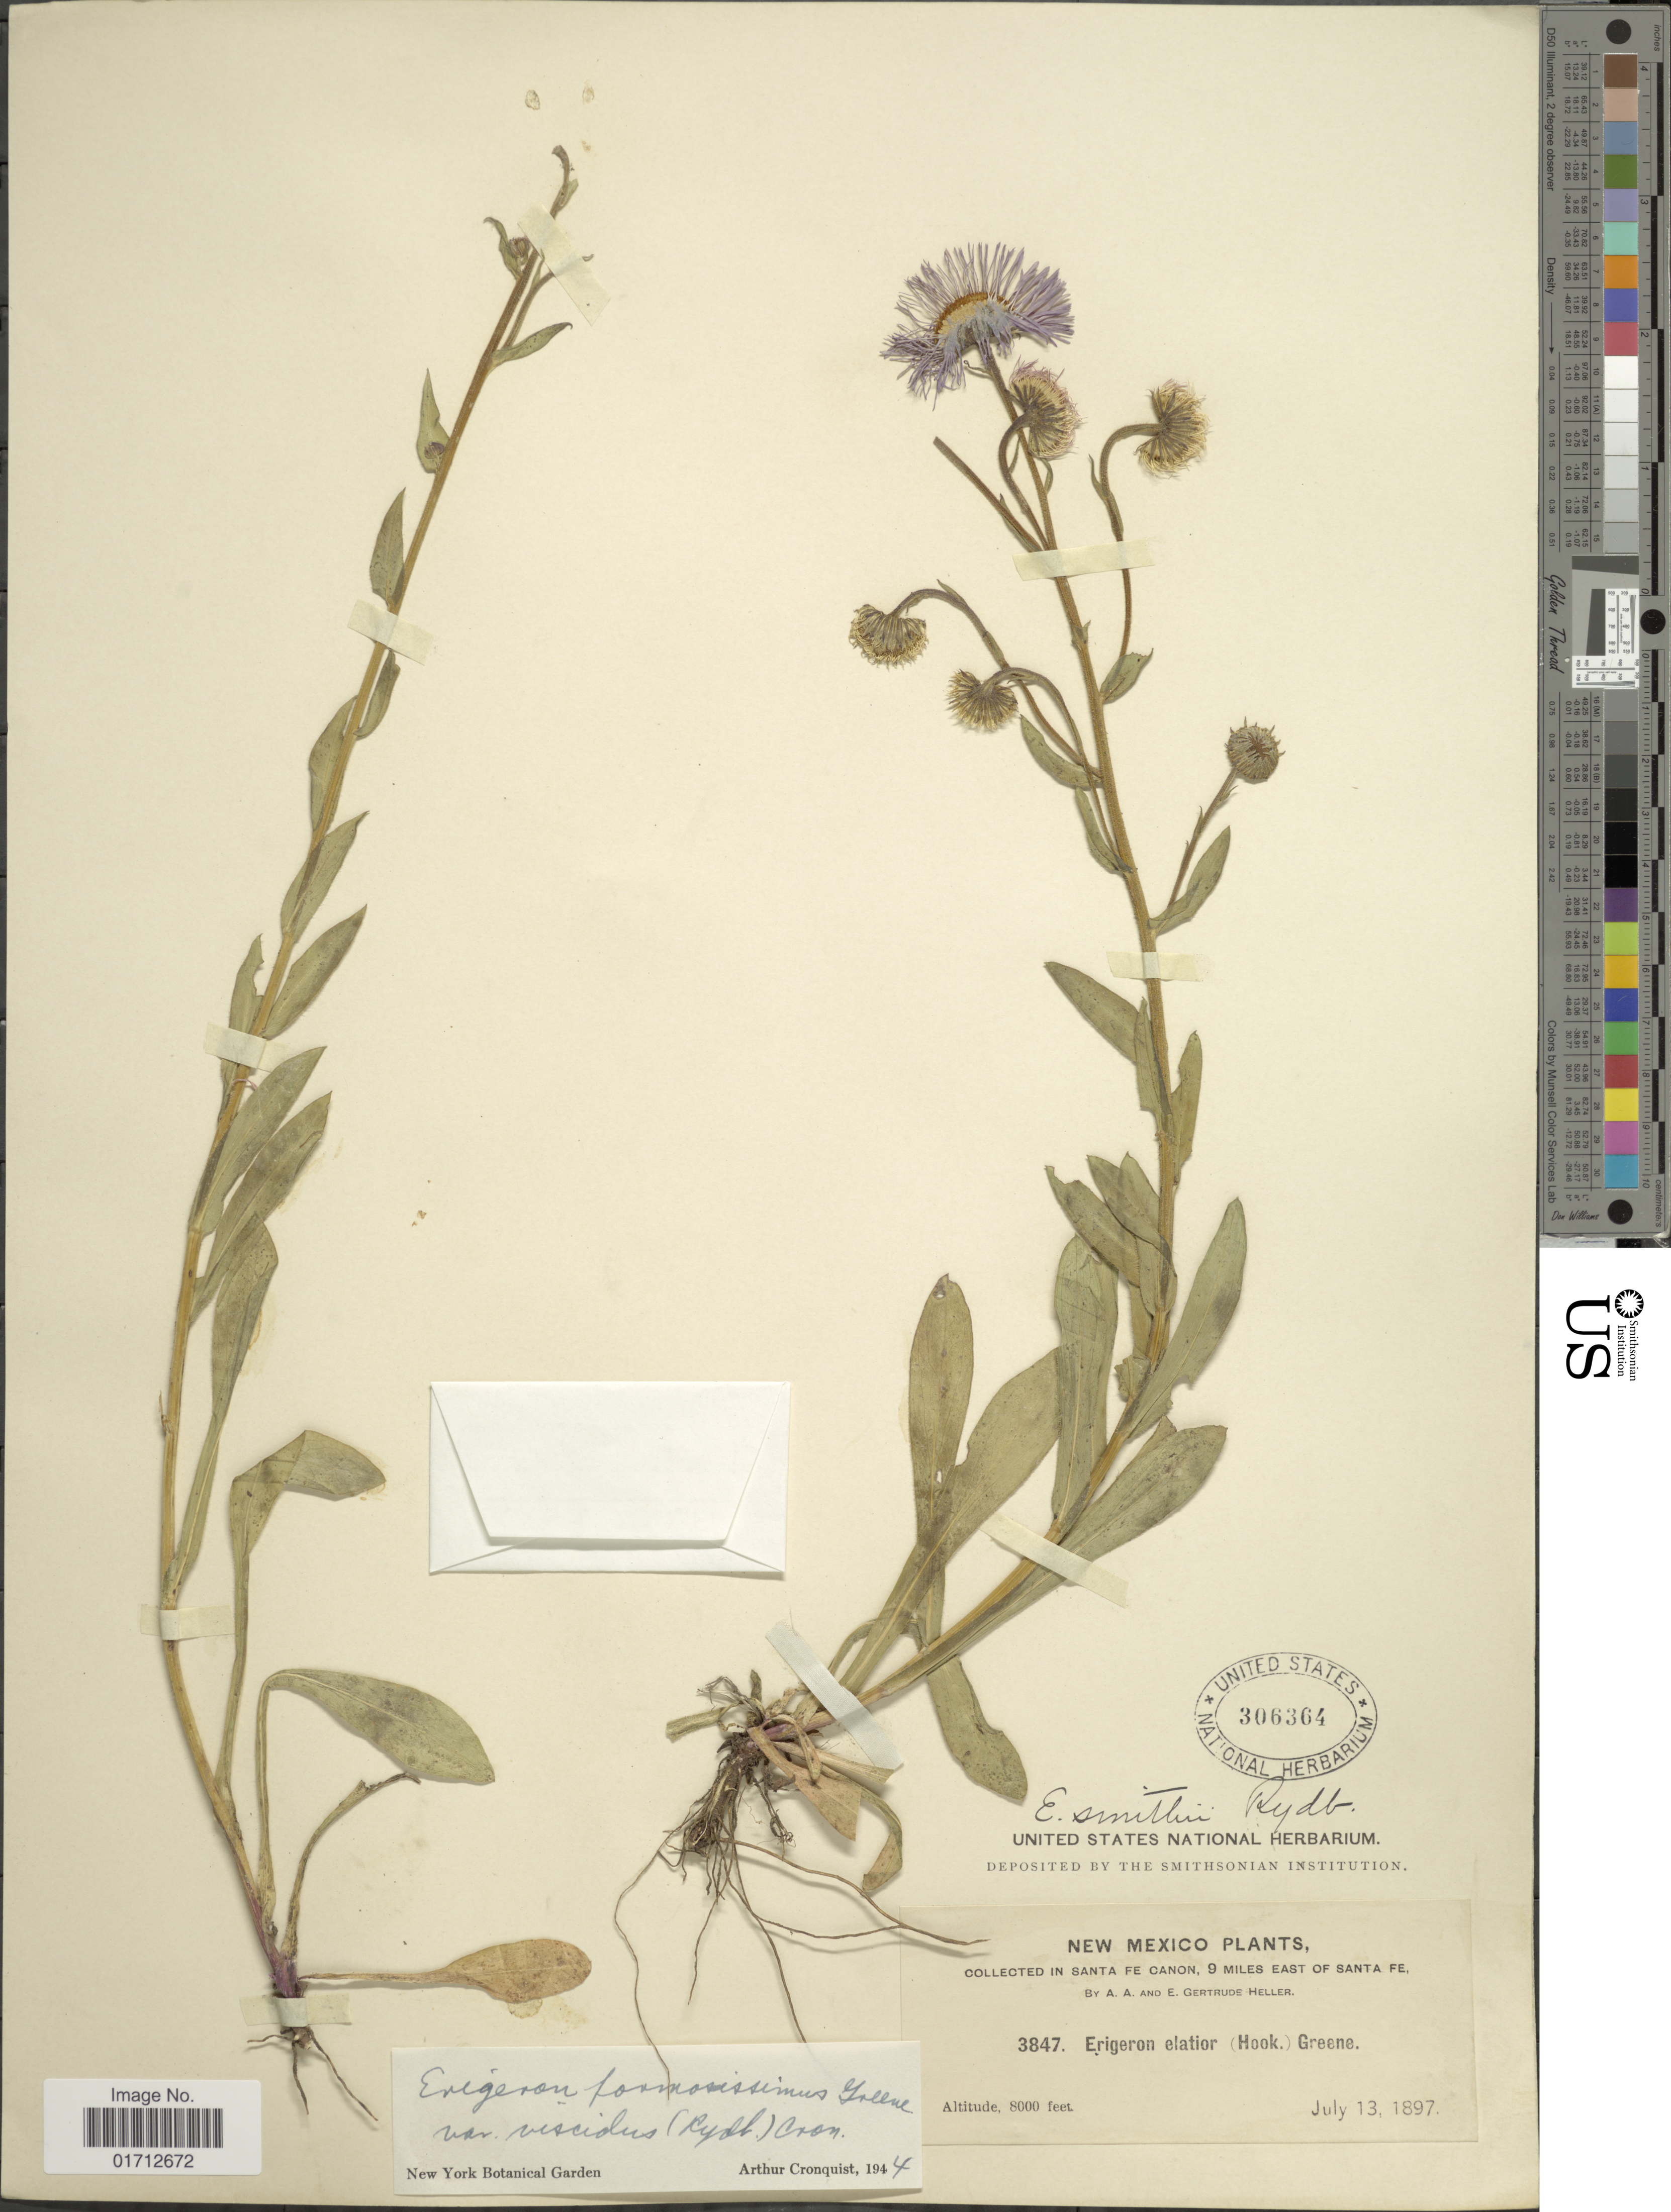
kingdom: Plantae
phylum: Tracheophyta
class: Magnoliopsida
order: Asterales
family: Asteraceae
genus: Erigeron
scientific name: Erigeron formosissimus var. viscidus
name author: (Rydb.) Cronq.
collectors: A. A. Heller & E. G. Heller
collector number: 3847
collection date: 1897-07-13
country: United States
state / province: New Mexico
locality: In Santa Fe Canon, 9 miles East of Santa Fe.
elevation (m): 2438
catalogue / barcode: US 306364